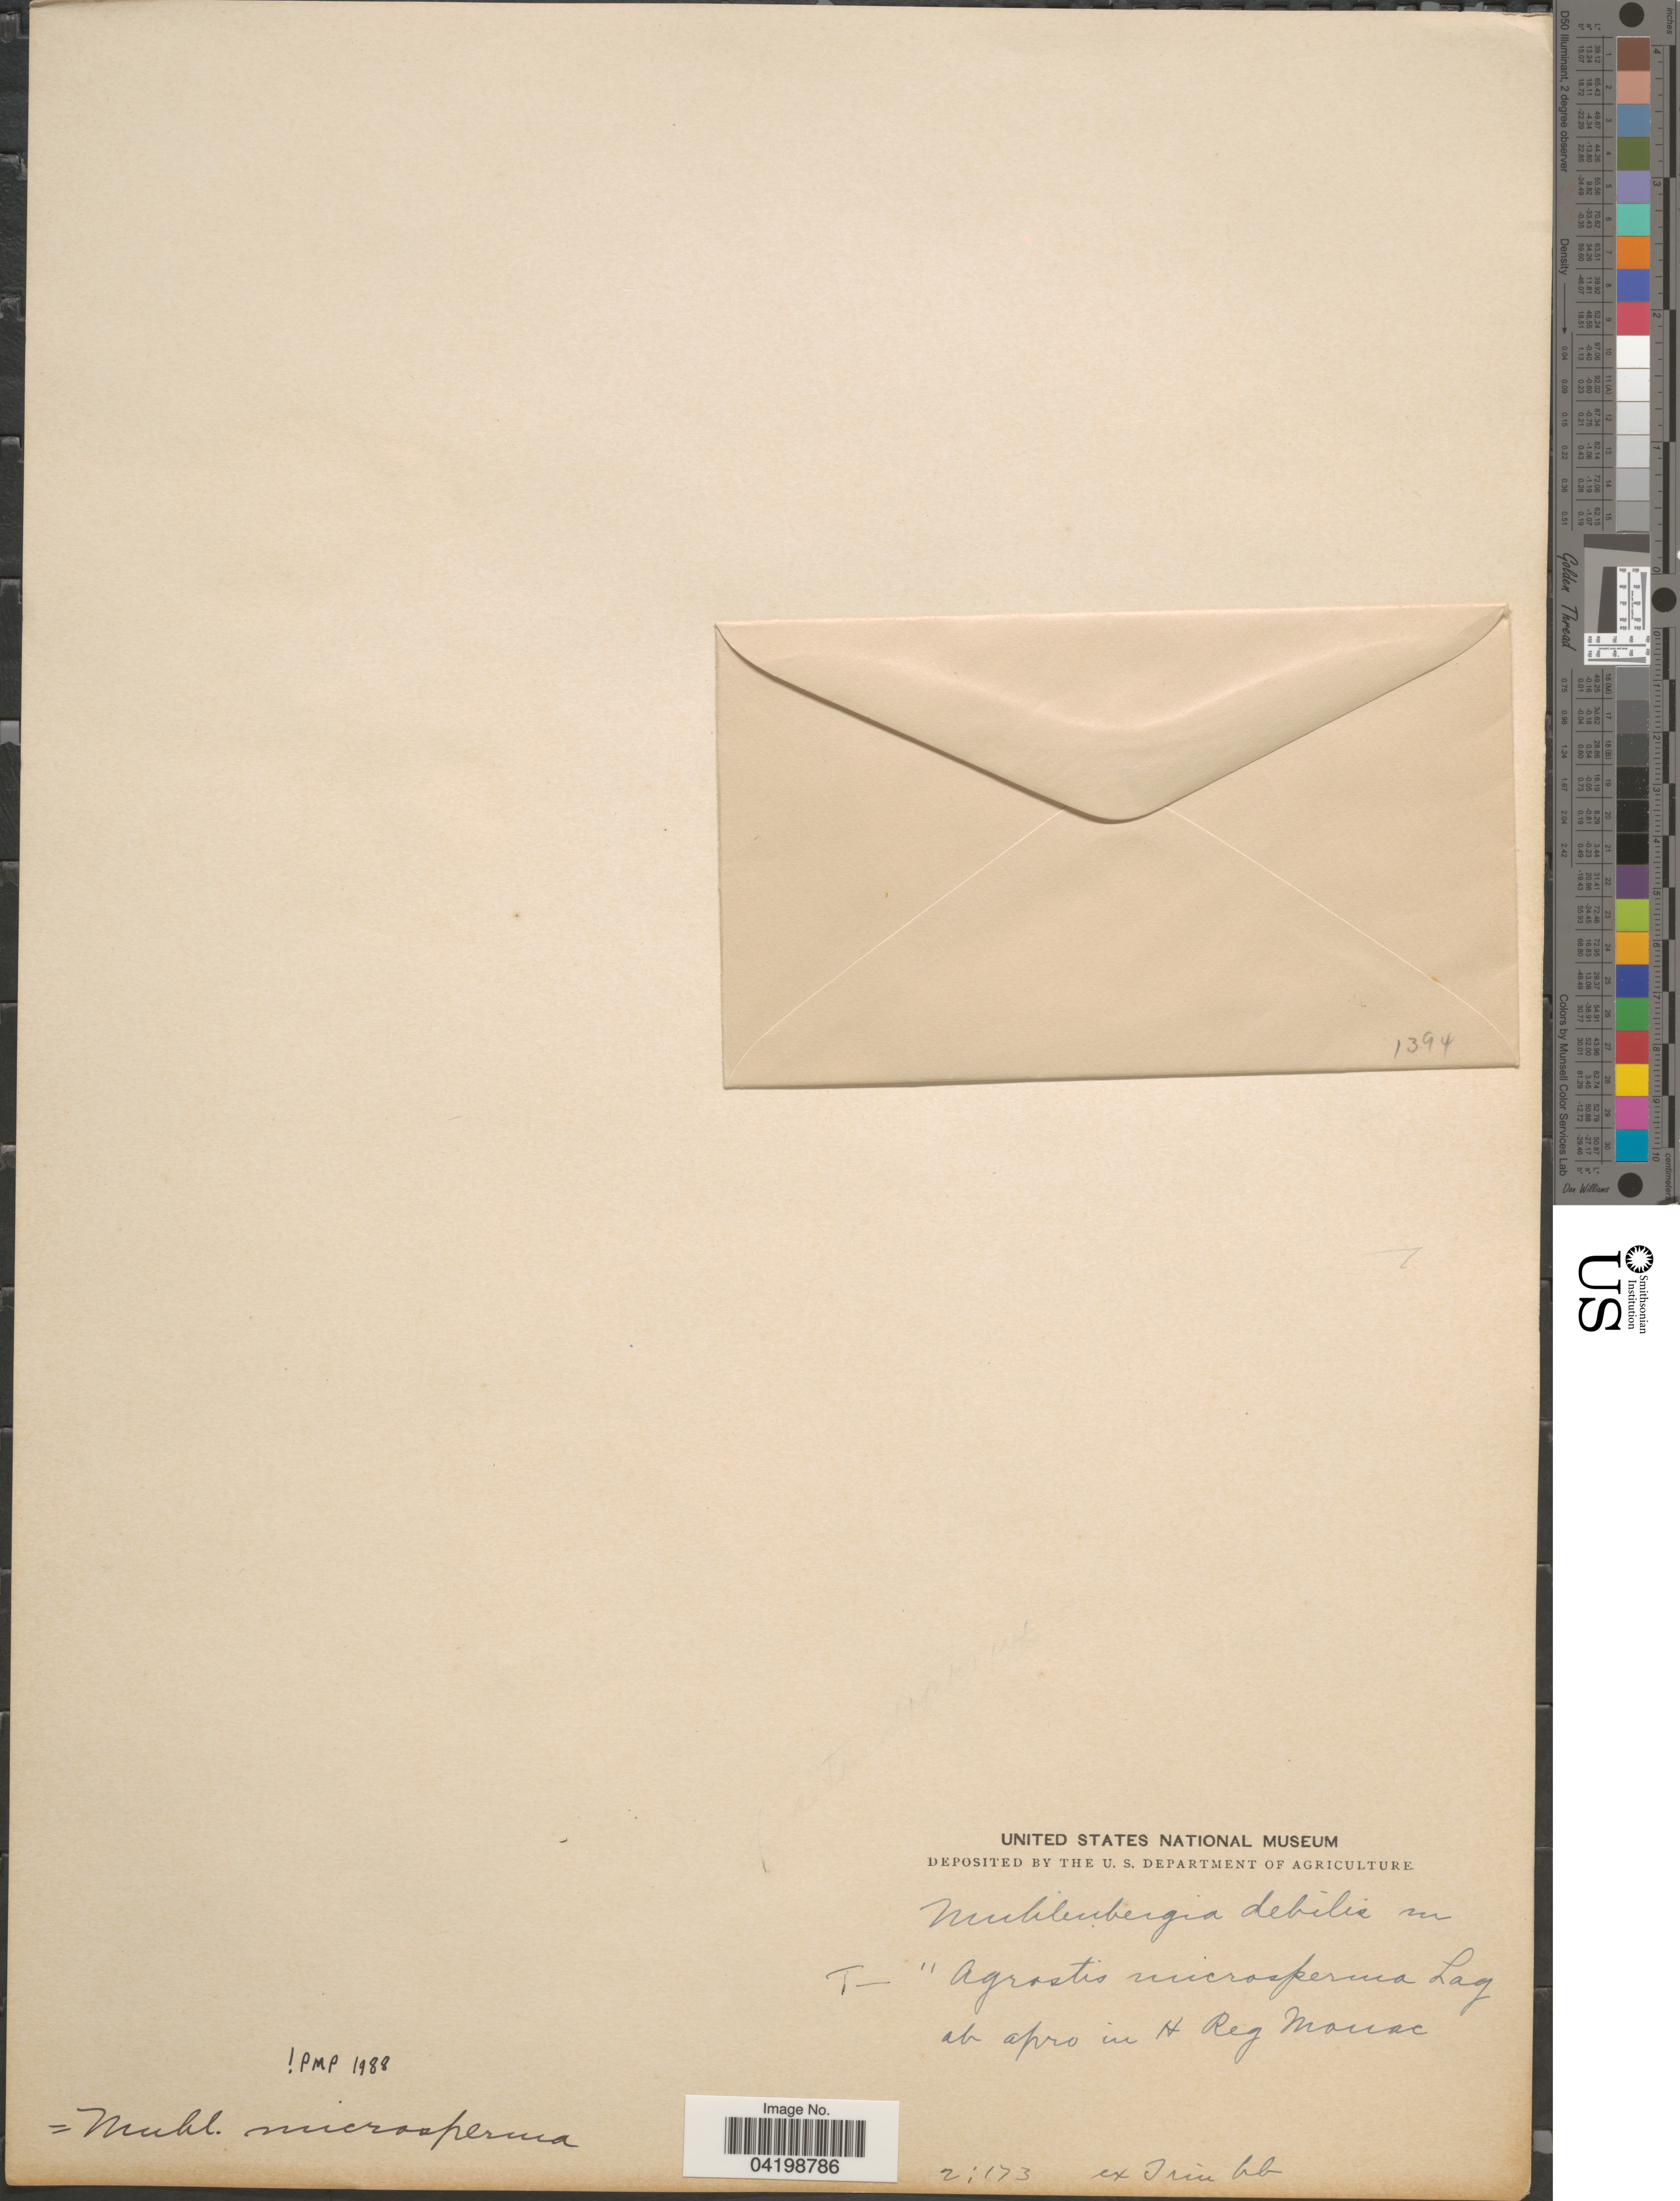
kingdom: Plantae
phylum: Tracheophyta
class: Liliopsida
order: Poales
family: Poaceae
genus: Muhlenbergia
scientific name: Muhlenbergia microsperma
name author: (DC.) Kunth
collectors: ex herb. Trinius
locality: Ab apro in H Reg Monac.